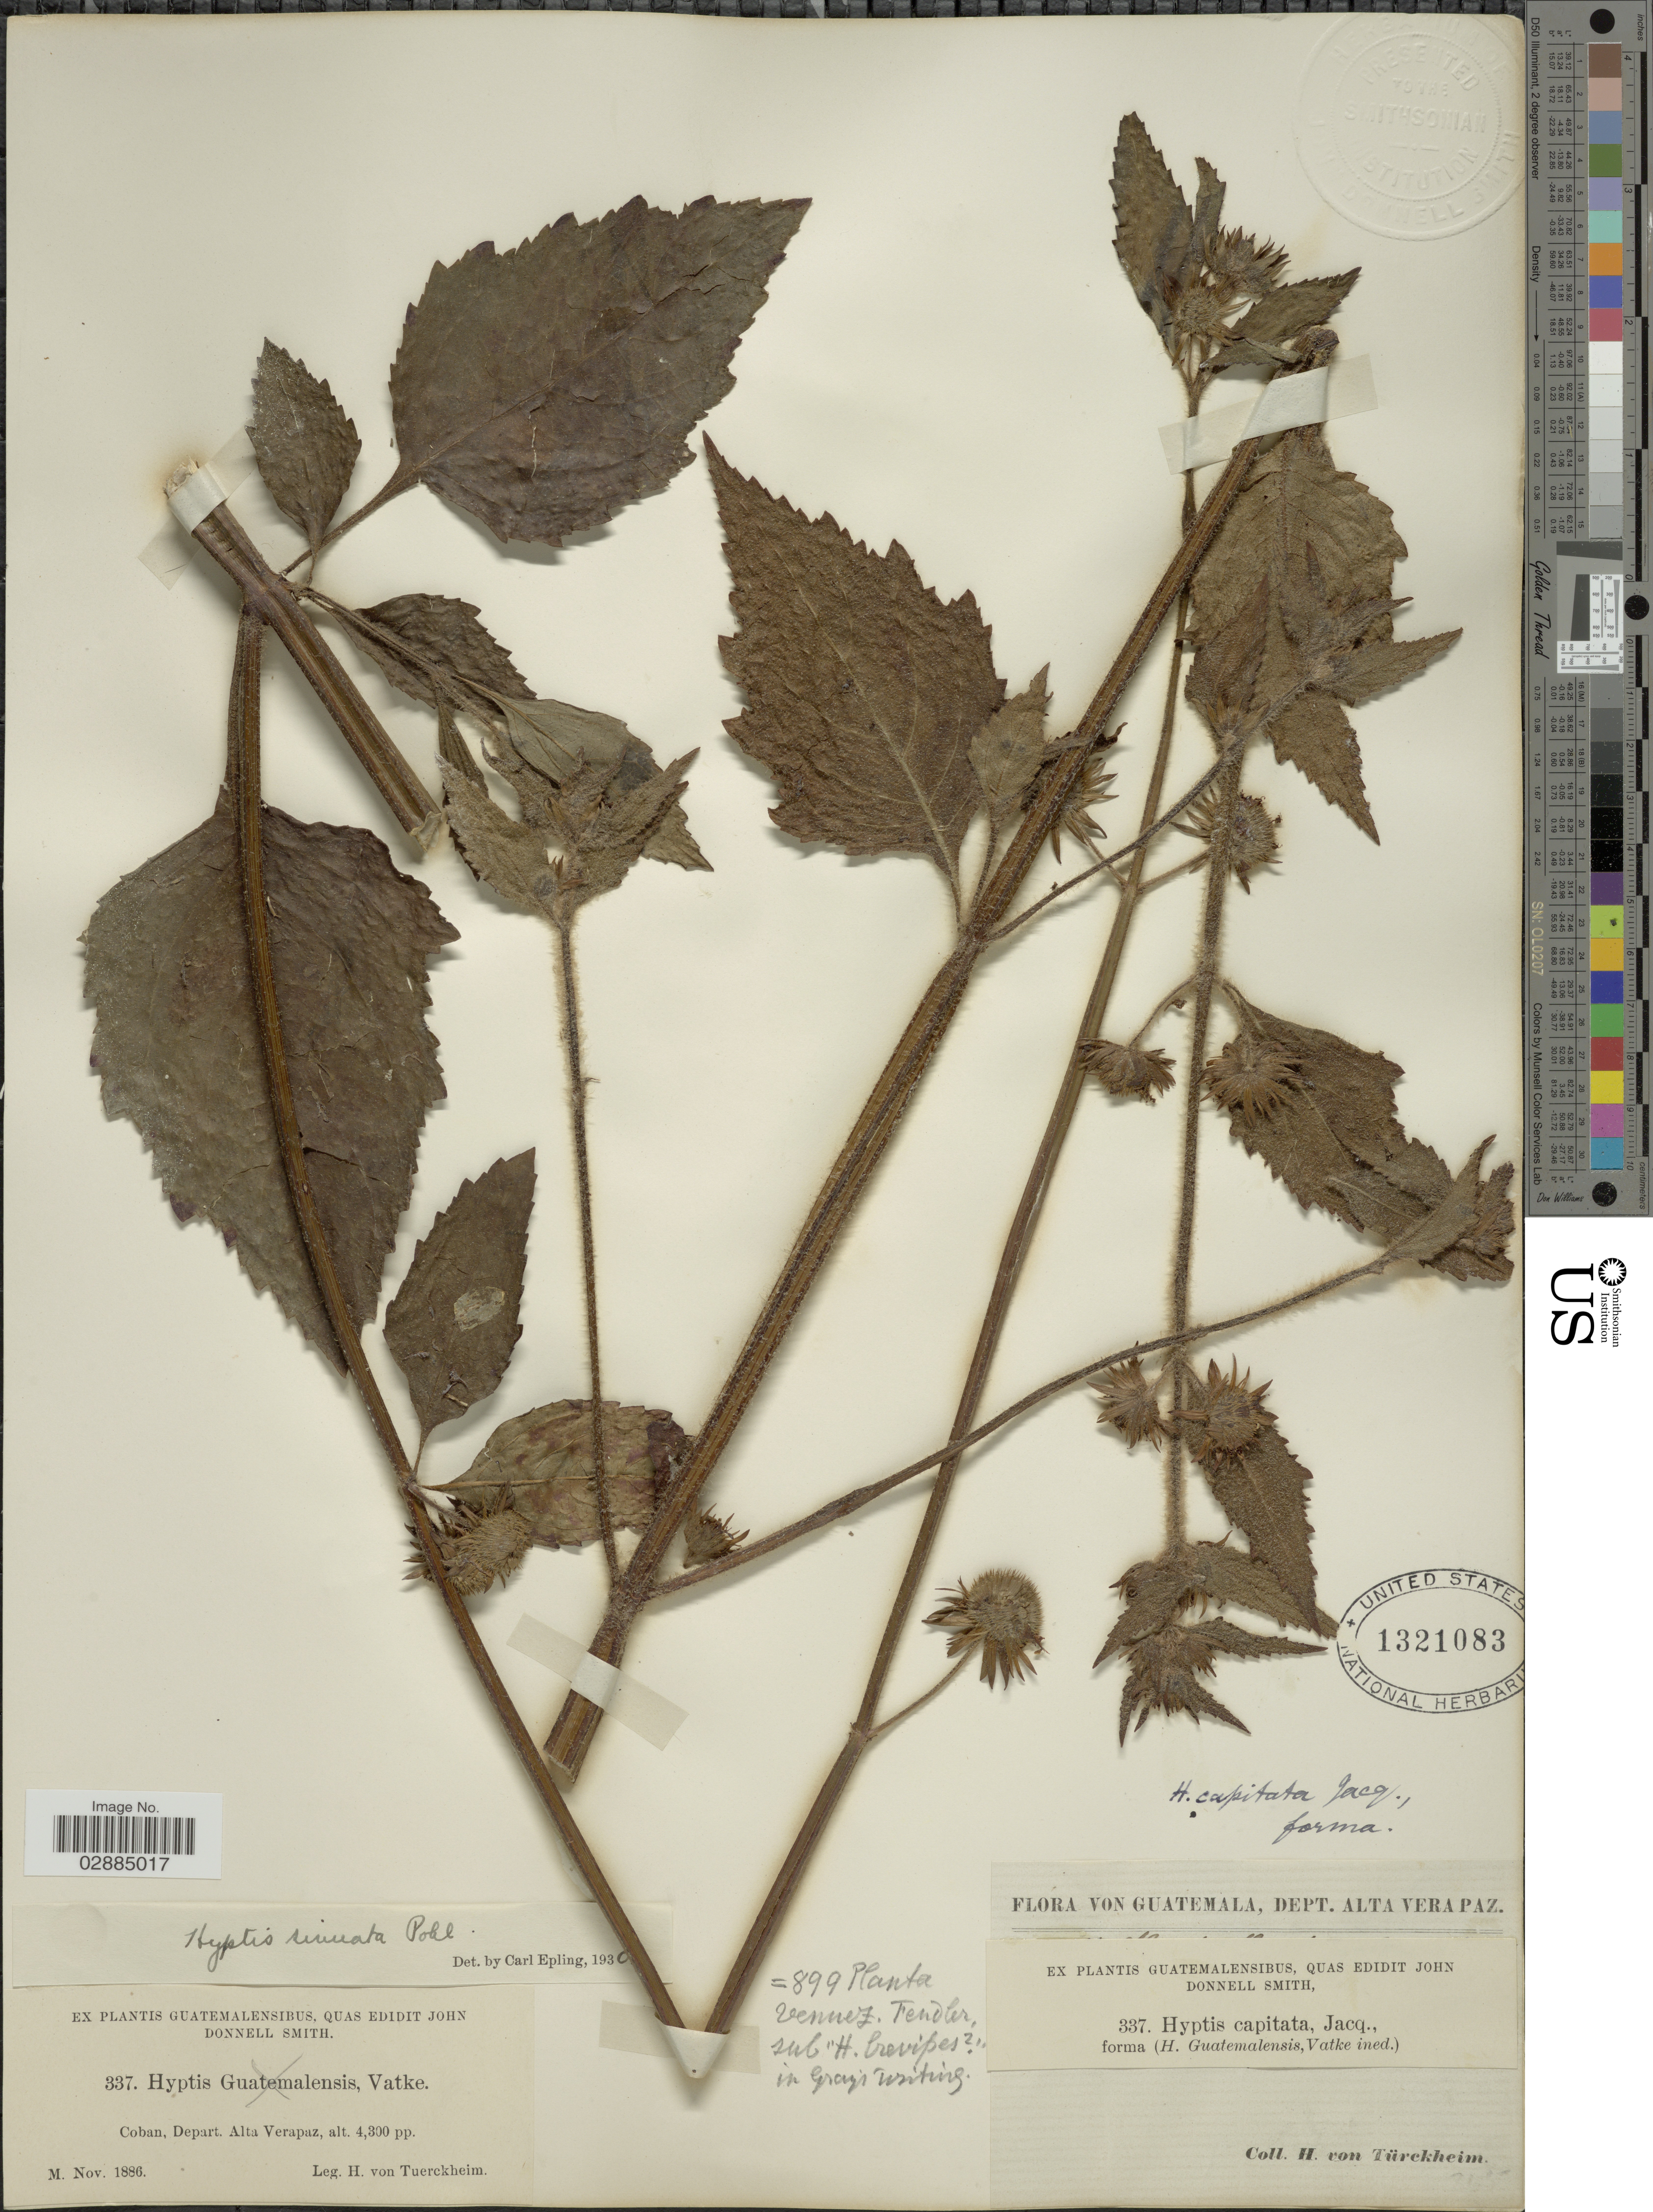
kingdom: Plantae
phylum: Tracheophyta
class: Magnoliopsida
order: Lamiales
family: Lamiaceae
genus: Hyptis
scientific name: Hyptis sinuata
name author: Pohl ex Benth.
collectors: H. von Türckheim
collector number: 337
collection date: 1886-11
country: Guatemala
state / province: Alta Verapaz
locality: Coban, Depart. Alta Verapaz.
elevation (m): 1311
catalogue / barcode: US 1321083